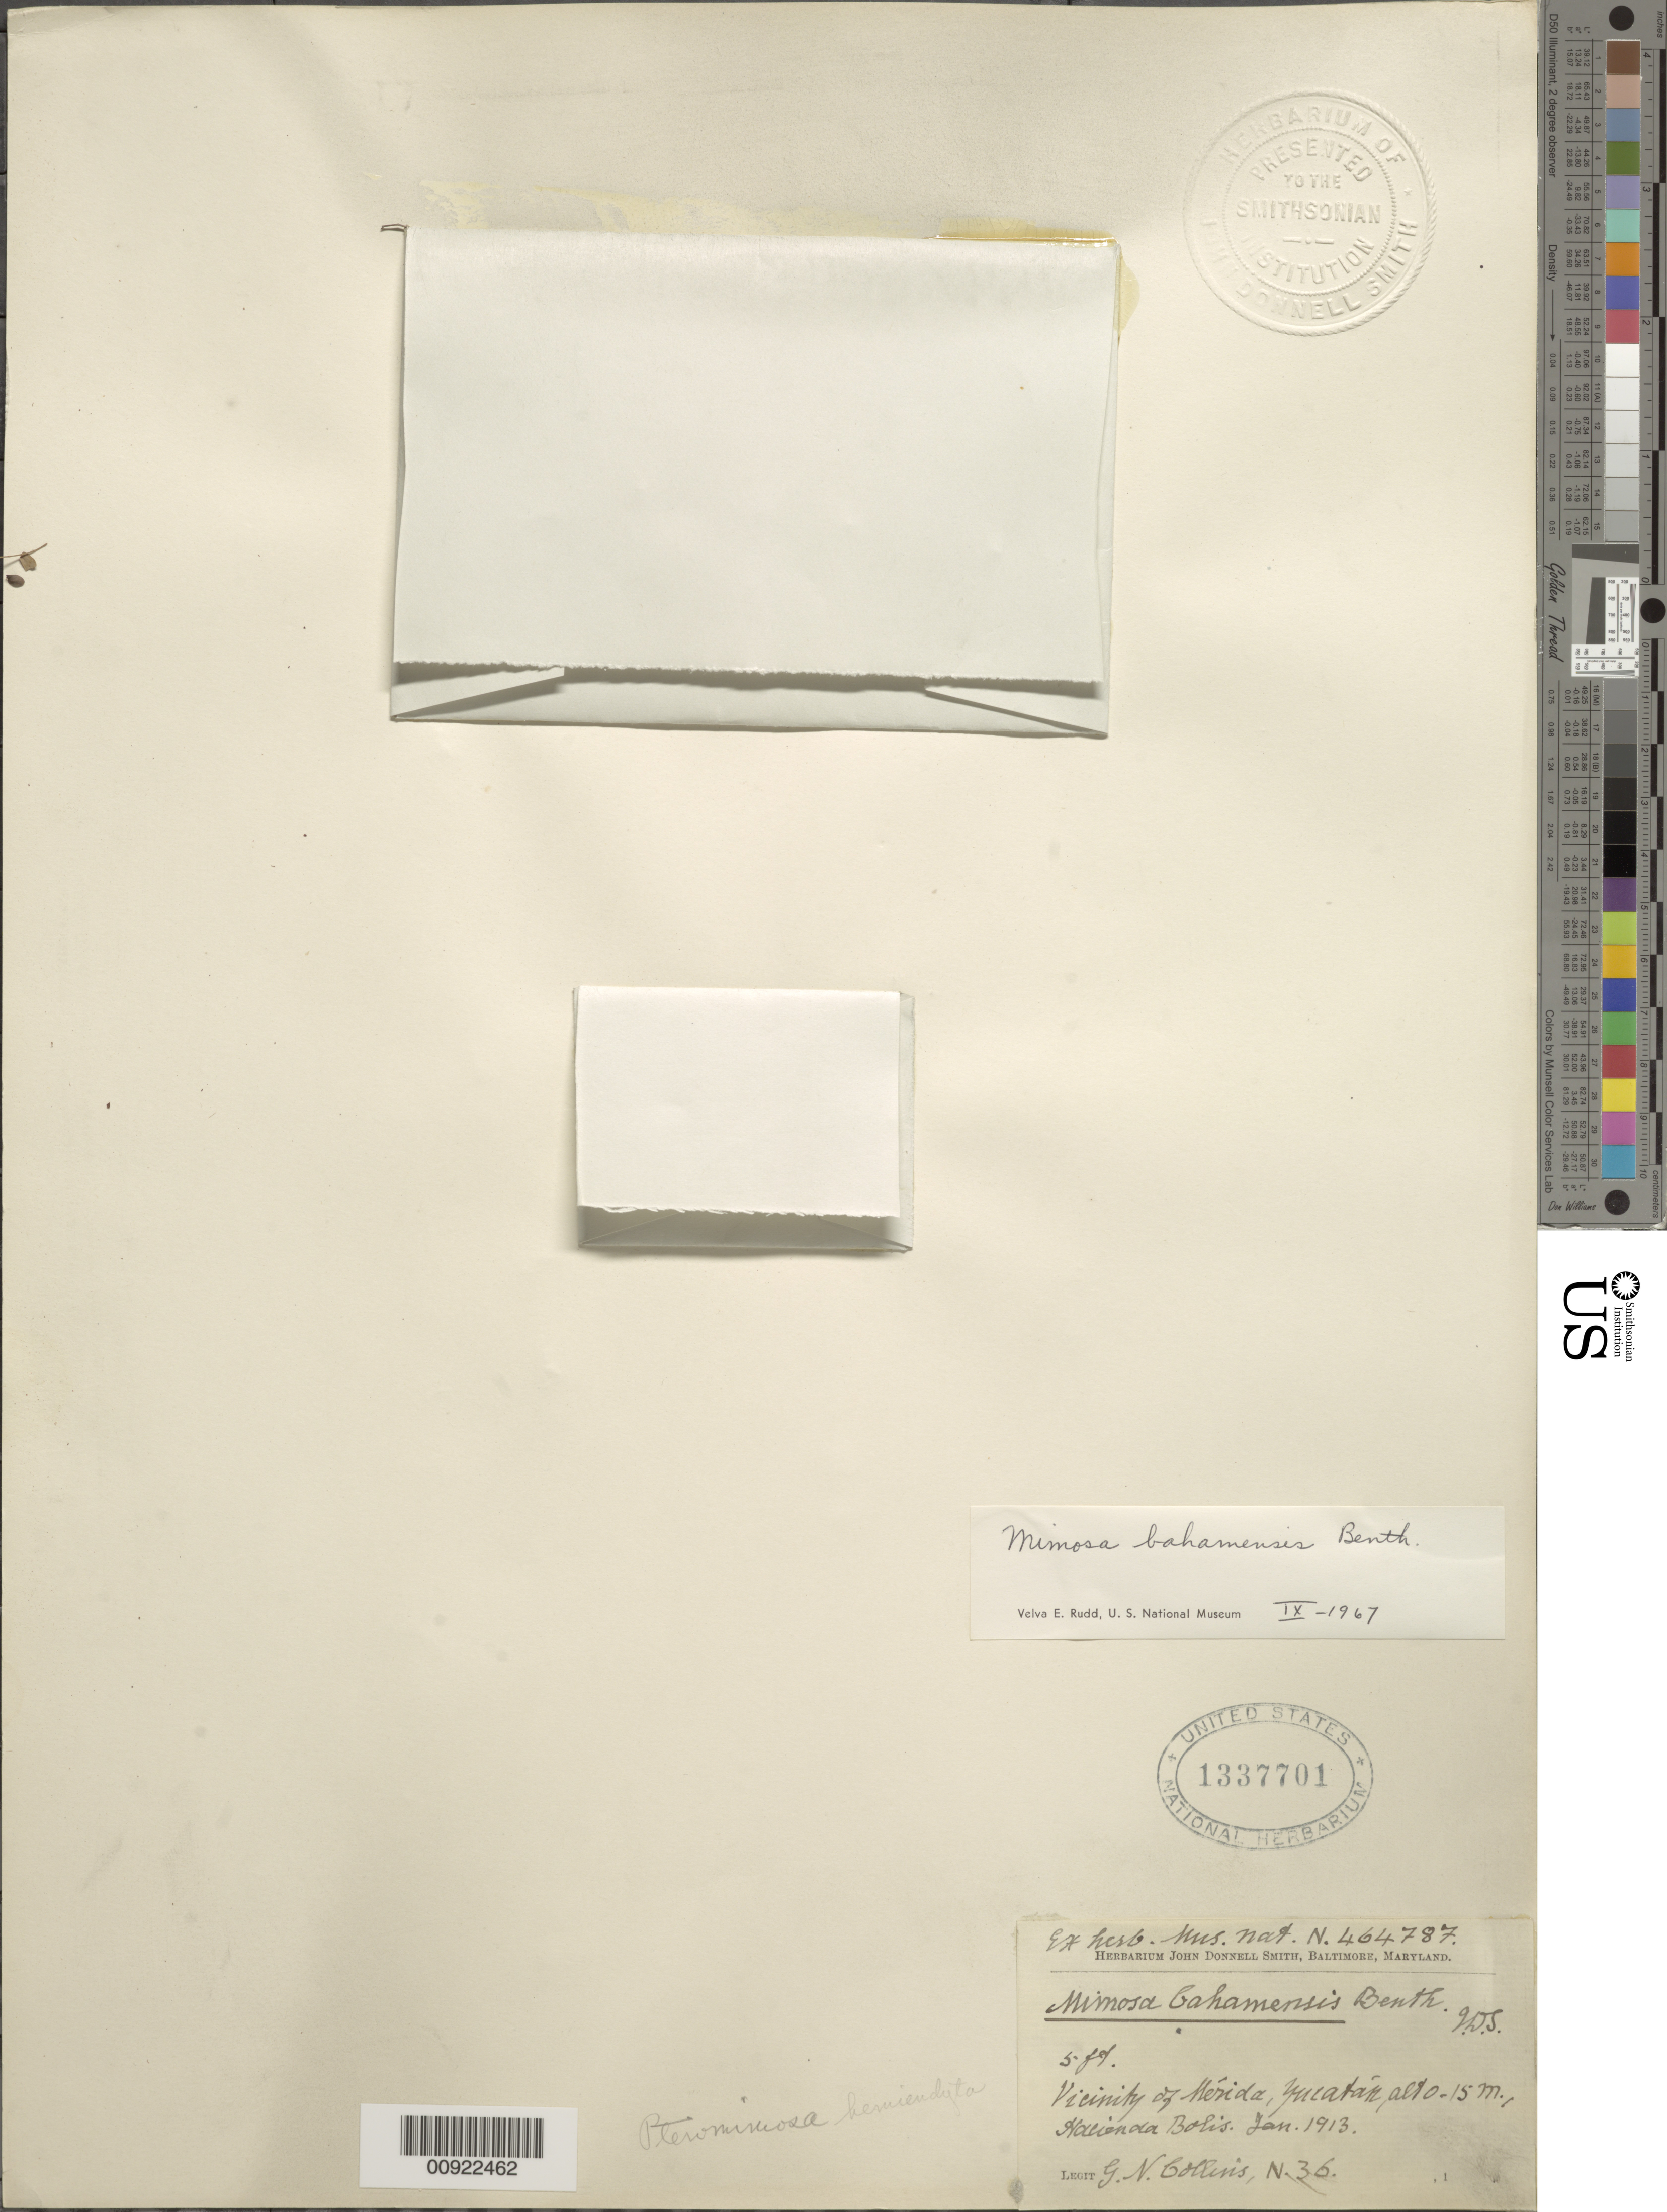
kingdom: Plantae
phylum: Tracheophyta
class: Magnoliopsida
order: Fabales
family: Fabaceae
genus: Mimosa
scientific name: Mimosa bahamensis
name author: Benth.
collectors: G. N. Collins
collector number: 36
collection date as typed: Jan 1913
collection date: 1913-01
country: Mexico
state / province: Yucatán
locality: Hacienda Bolis. Vicinity of Mérida, Yucatán.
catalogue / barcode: US 1337701